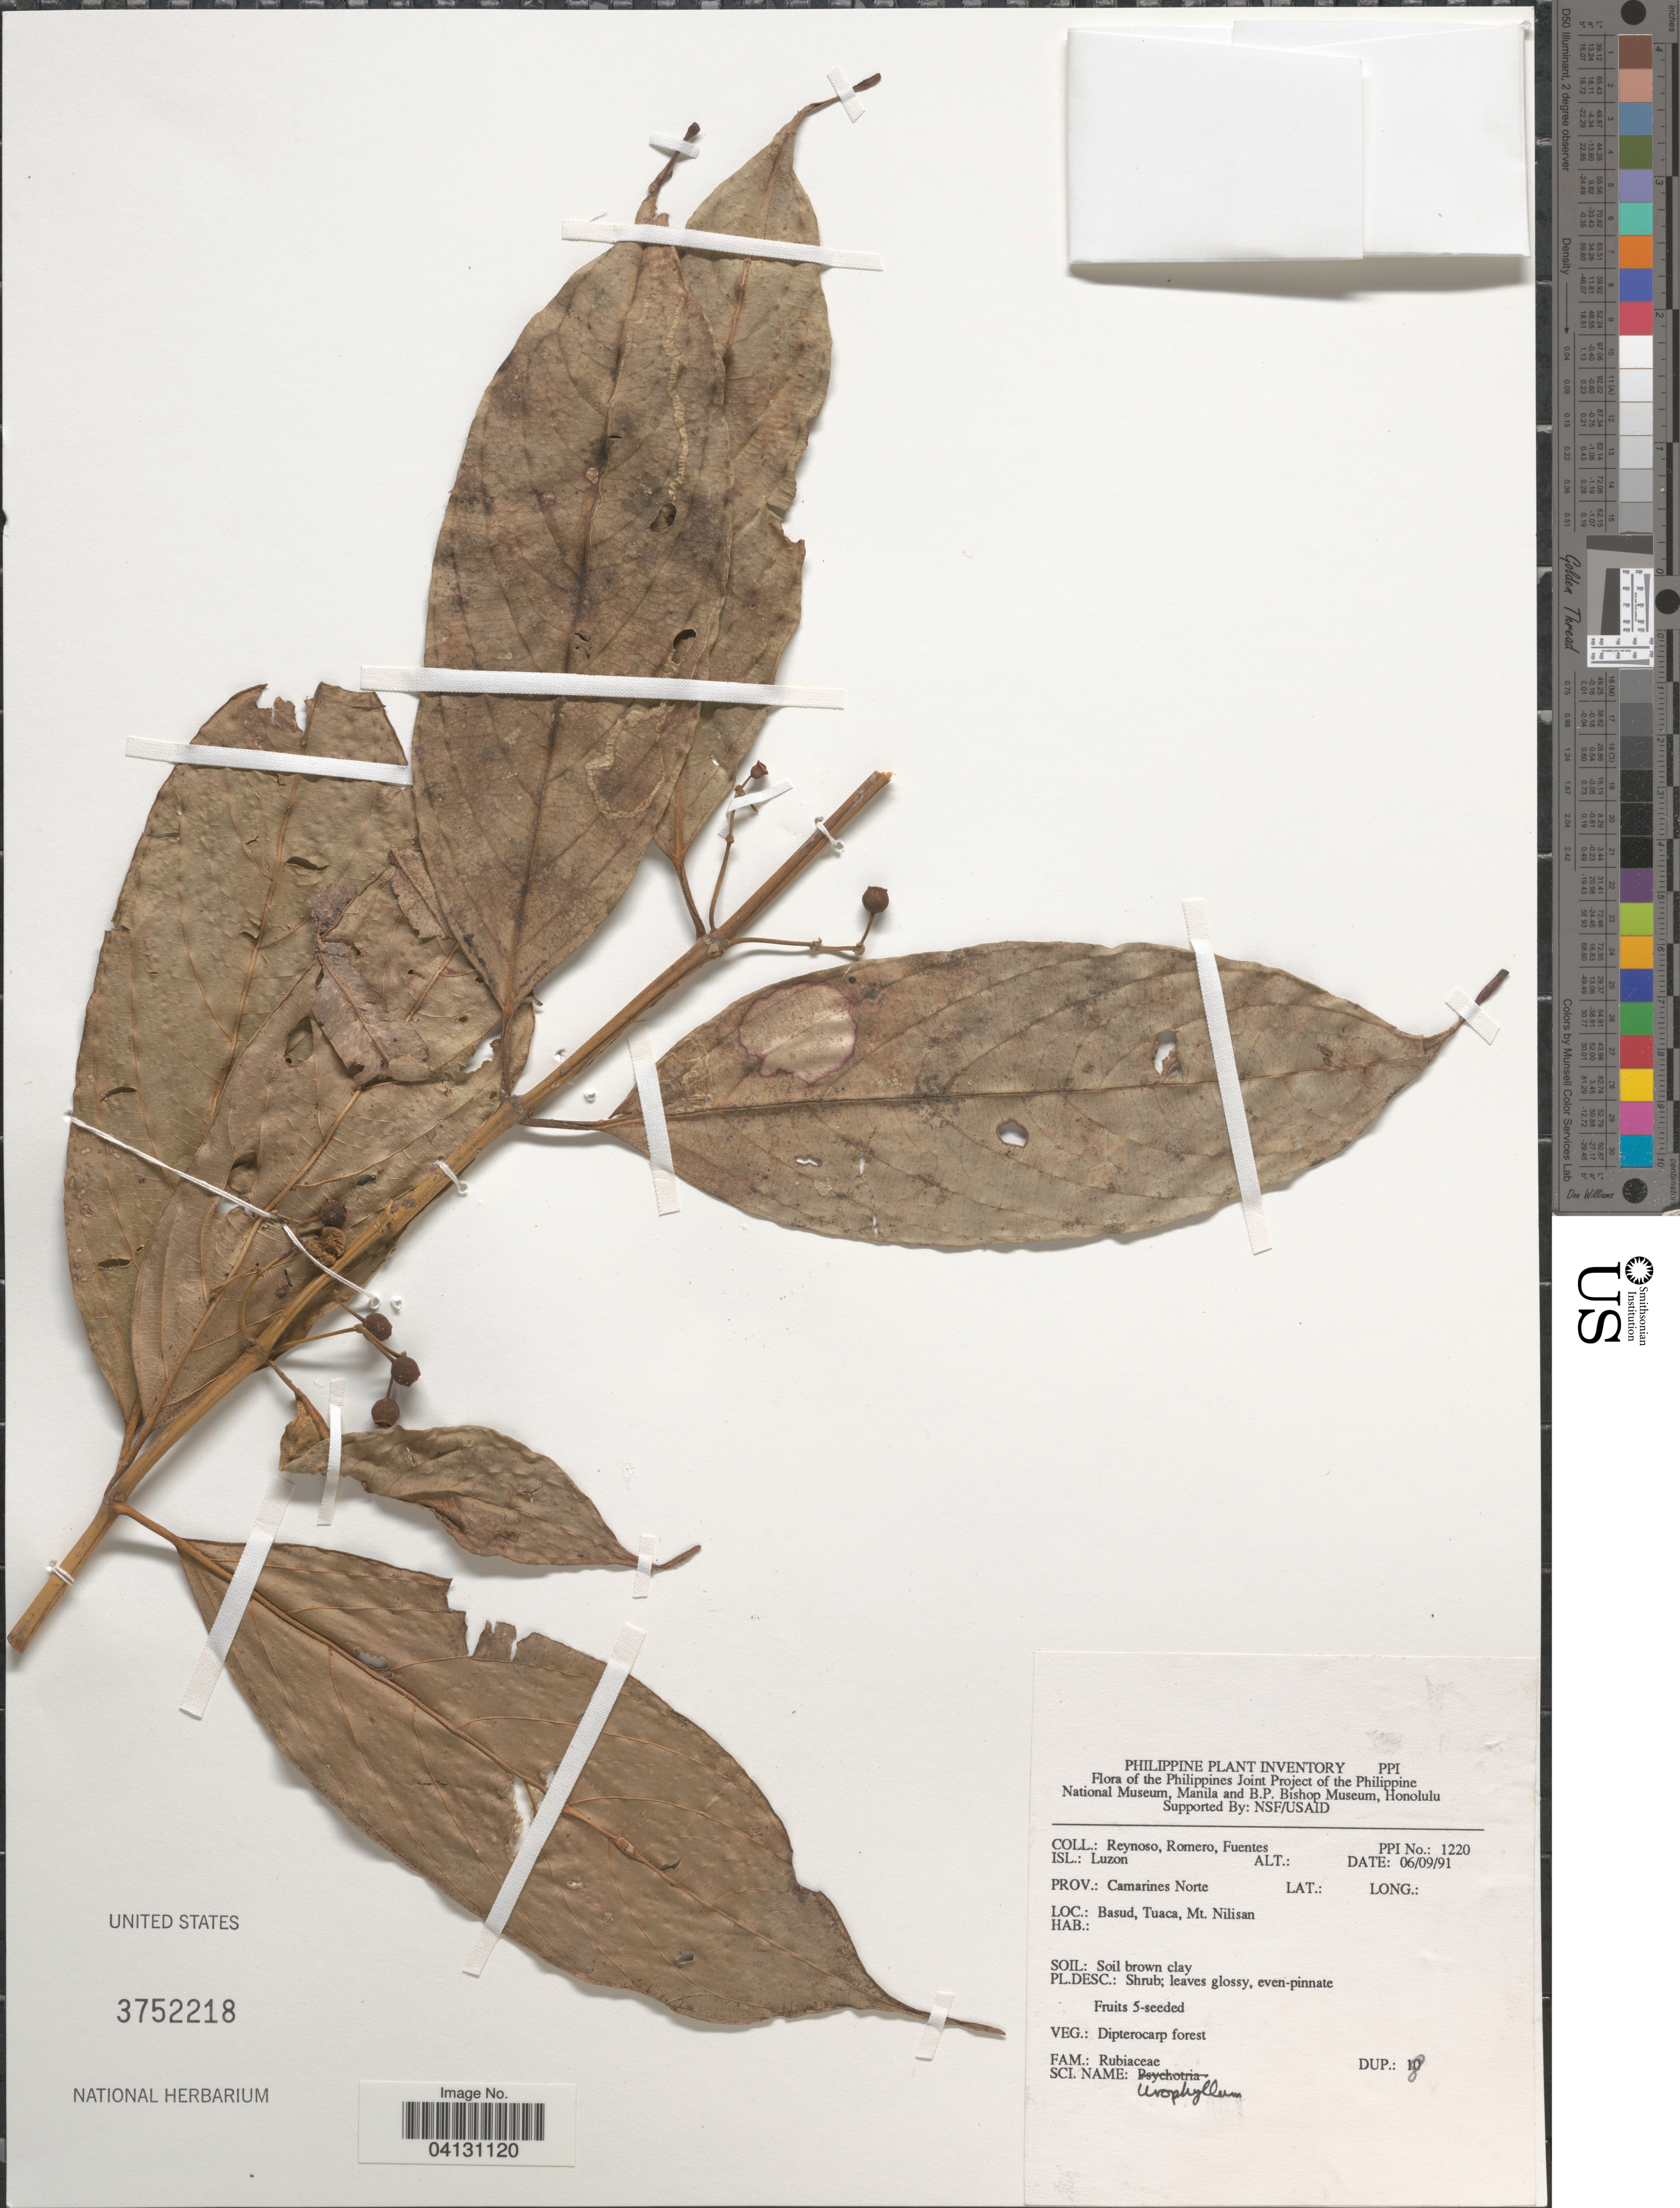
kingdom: Plantae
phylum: Tracheophyta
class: Magnoliopsida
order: Gentianales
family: Rubiaceae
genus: Urophyllum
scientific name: Urophyllum sp.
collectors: E. Reynoso, -. Romero & -. Fuentes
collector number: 1220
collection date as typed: Transcribed d/m/y: 6/9/91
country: Philippines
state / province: Bicol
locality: The Philippines Joint Project of the Philippines National Museum, Manila and B.P. Bishop Museum, Honolulu. Isl.: Luzon. Prov.: Camarines Norte. Basud, Tuaca, Mt. Nilisan.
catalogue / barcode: US 3752218